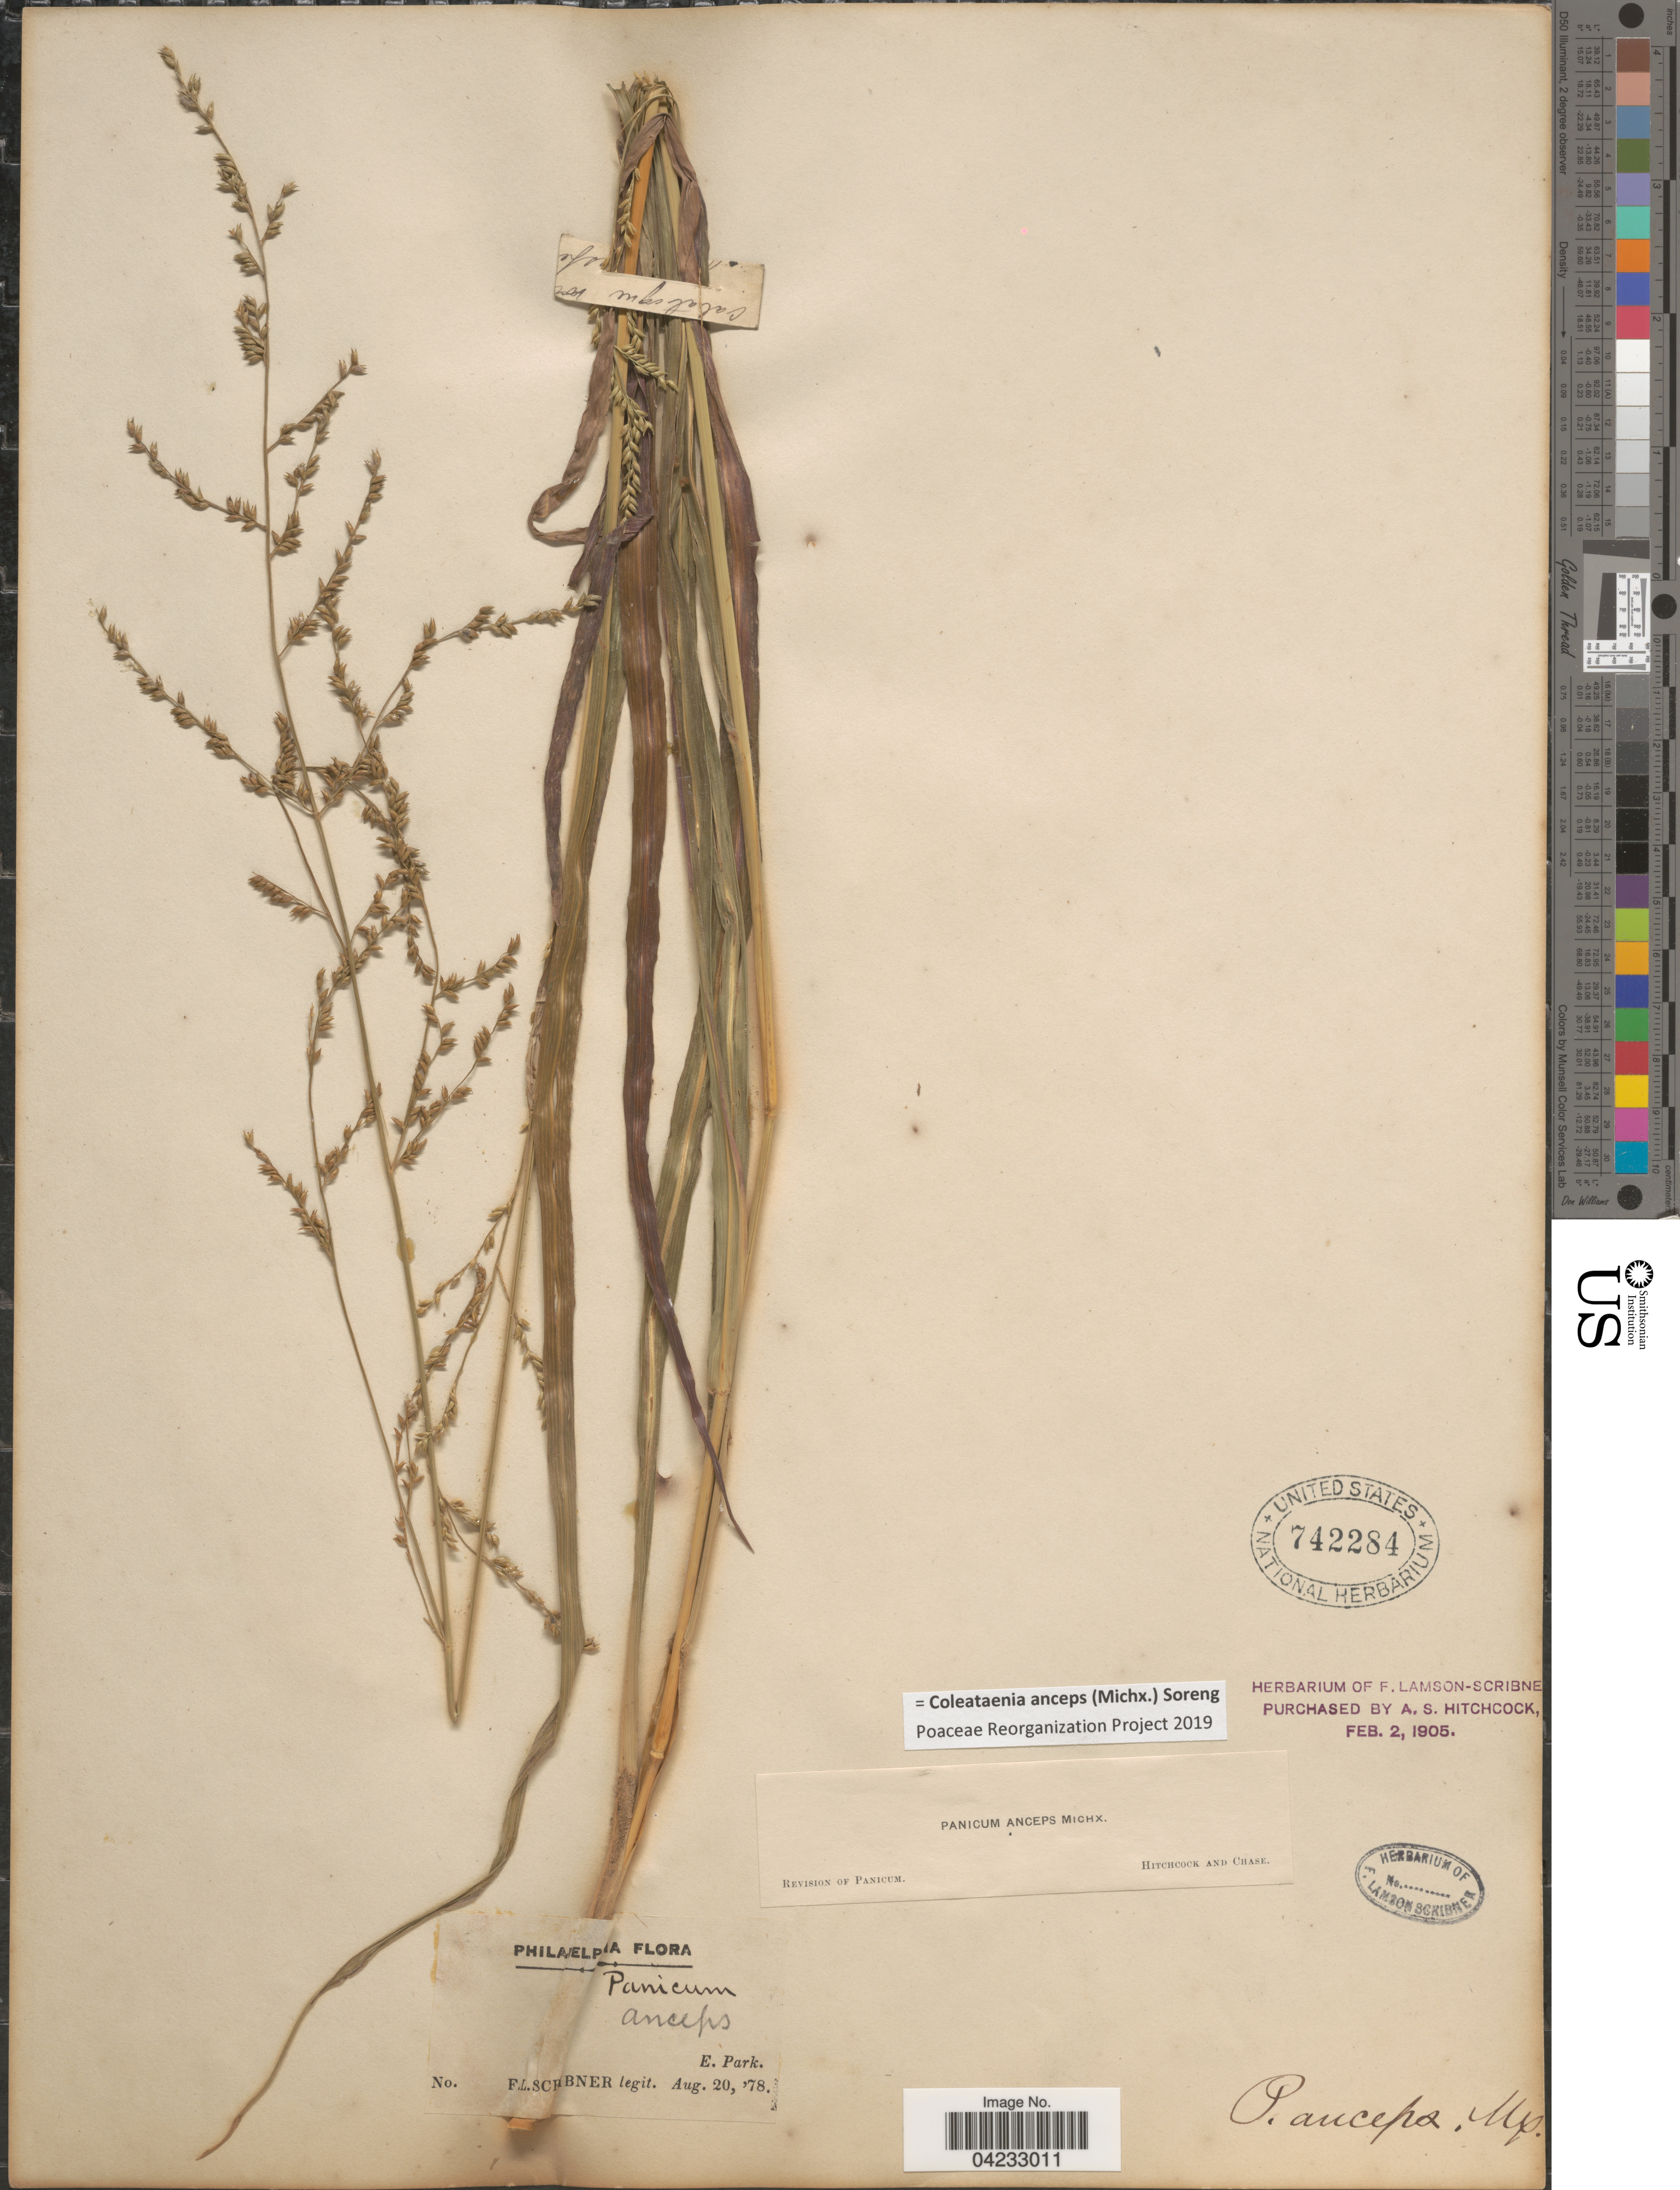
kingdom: Plantae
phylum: Tracheophyta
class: Liliopsida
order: Poales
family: Poaceae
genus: Coleataenia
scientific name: Coleataenia anceps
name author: (Michx.) Soreng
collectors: F. Lamson-Scribner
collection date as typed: Transcribed d/m/y: 20/8/78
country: United States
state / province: Pennsylvania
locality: Philadelphia. E. Park.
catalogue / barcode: US 742284